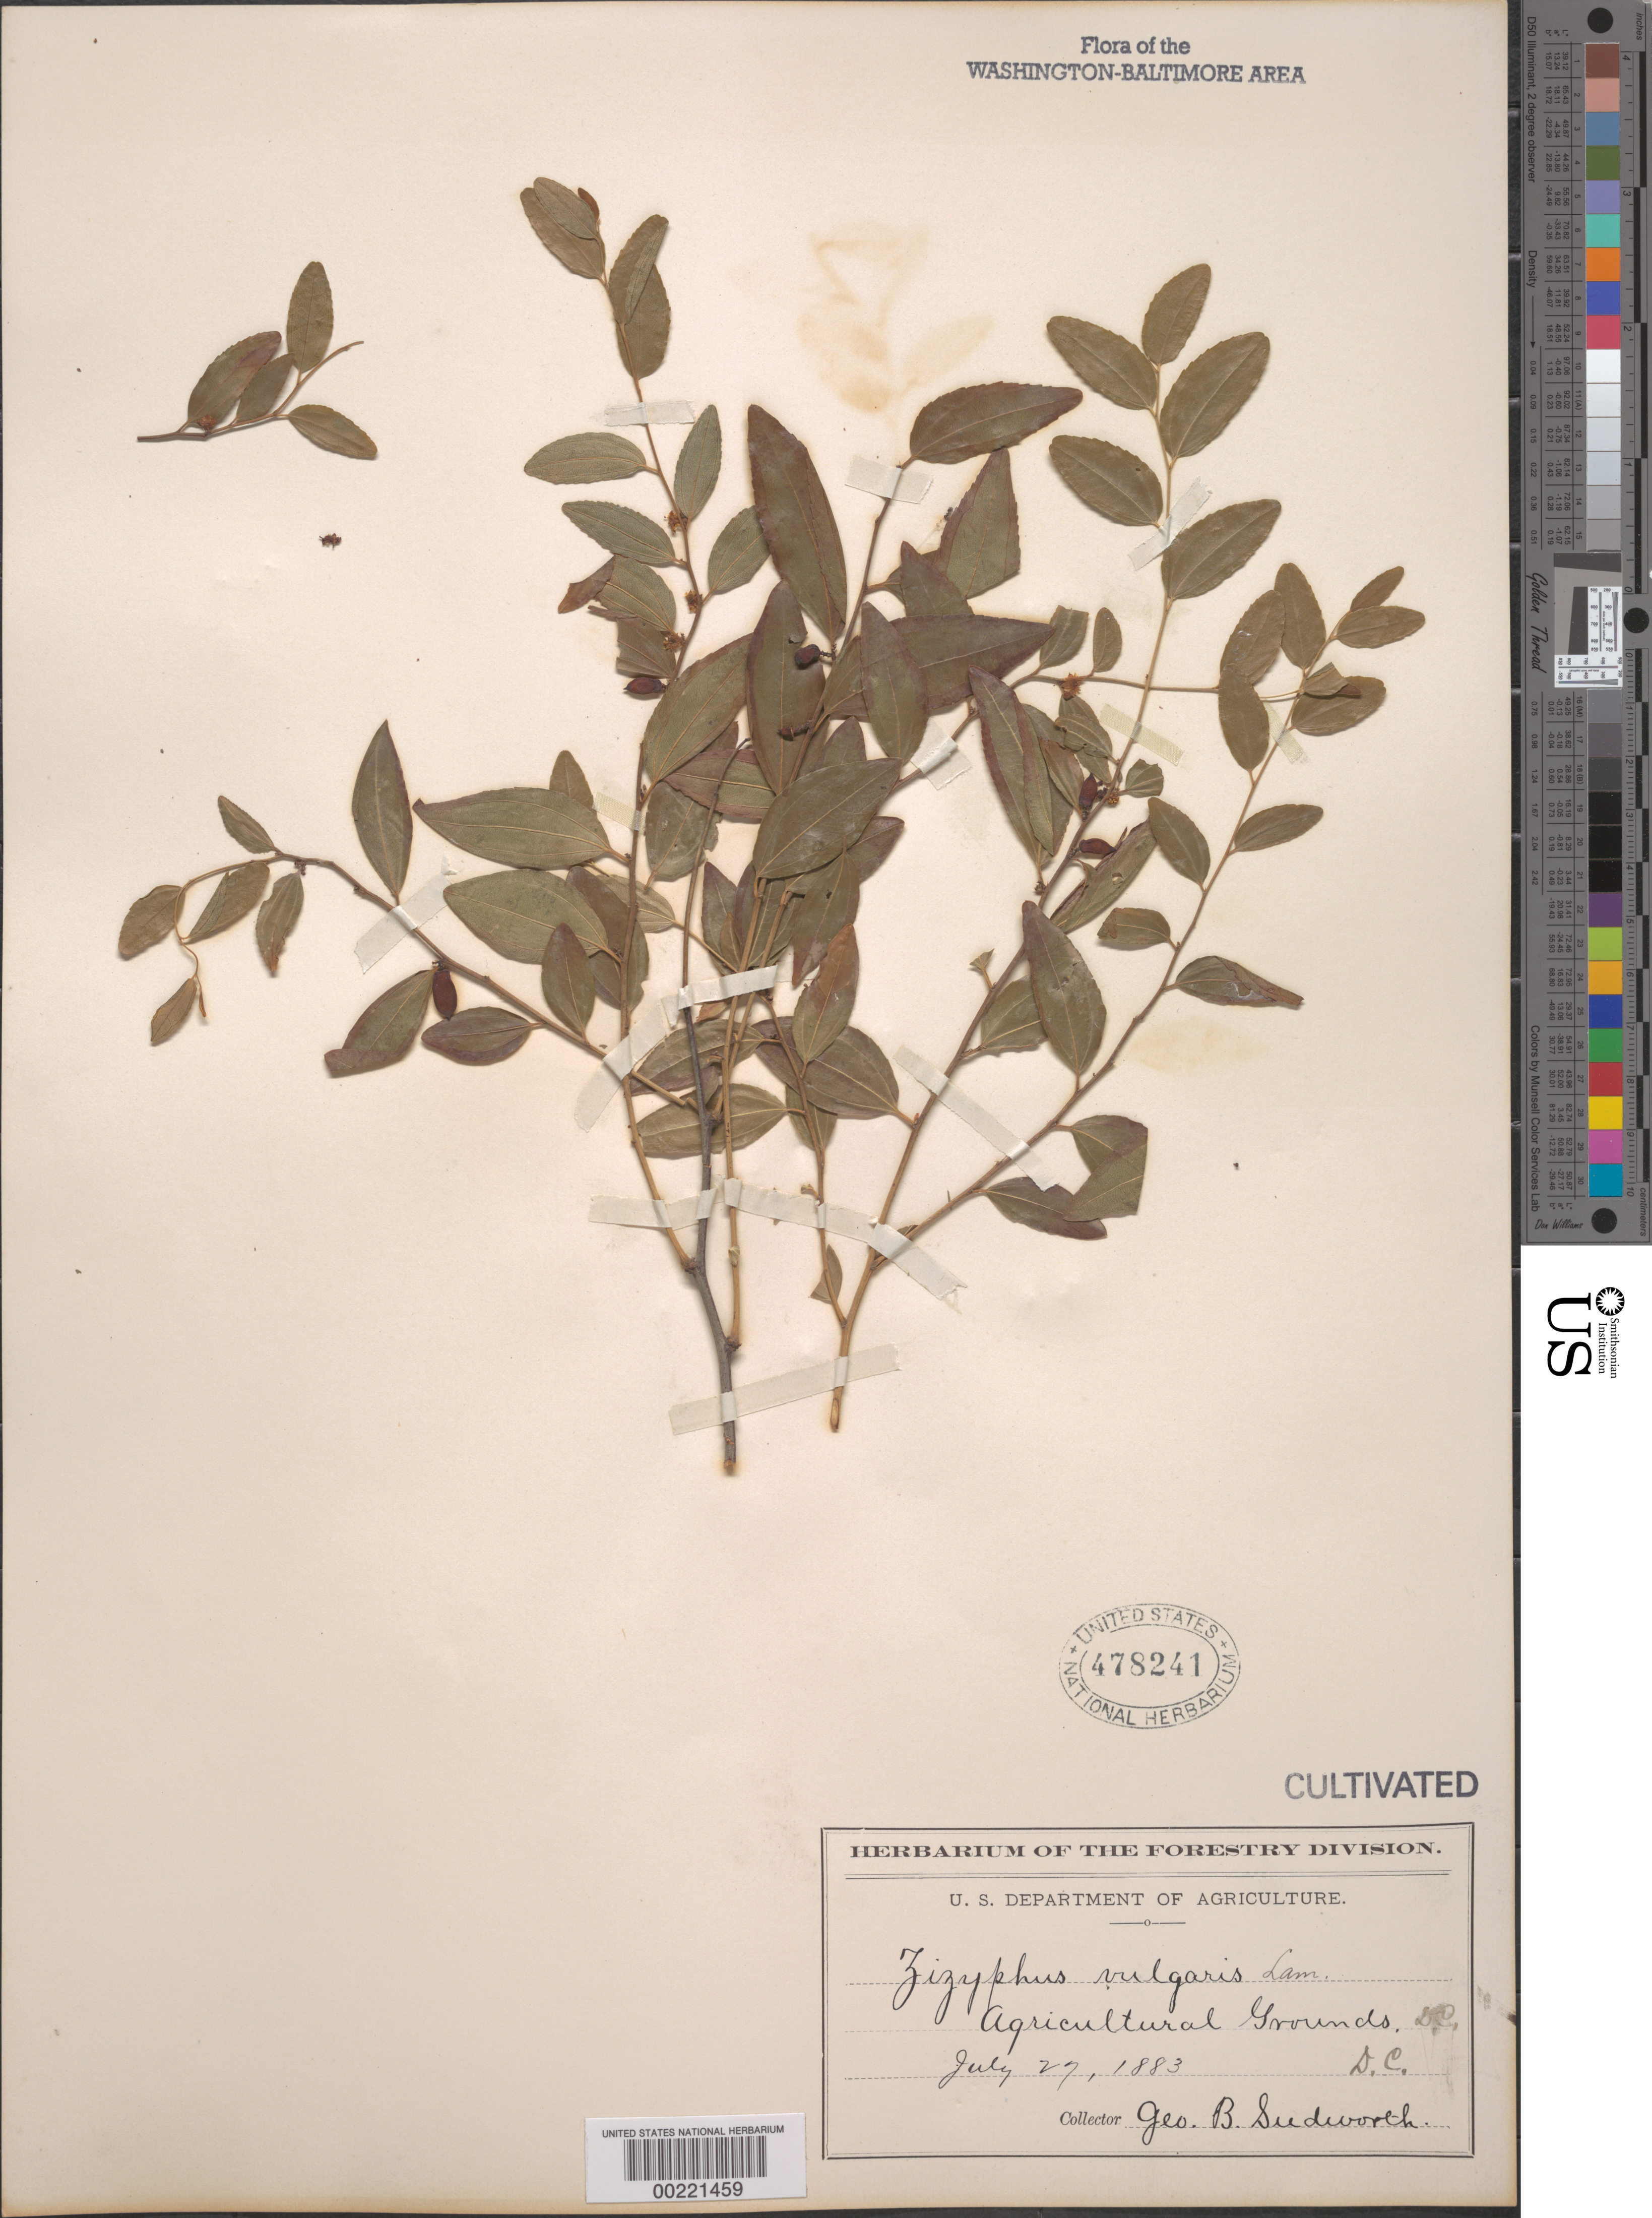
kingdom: Plantae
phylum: Tracheophyta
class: Magnoliopsida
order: Rosales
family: Rhamnaceae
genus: Ziziphus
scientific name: Ziziphus vulgaris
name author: Lam.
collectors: G. B. Sudworth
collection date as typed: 27 Jul 1883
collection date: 1883-07-27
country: United States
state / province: District of Columbia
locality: Department of Agriculture grounds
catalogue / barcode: US 478241